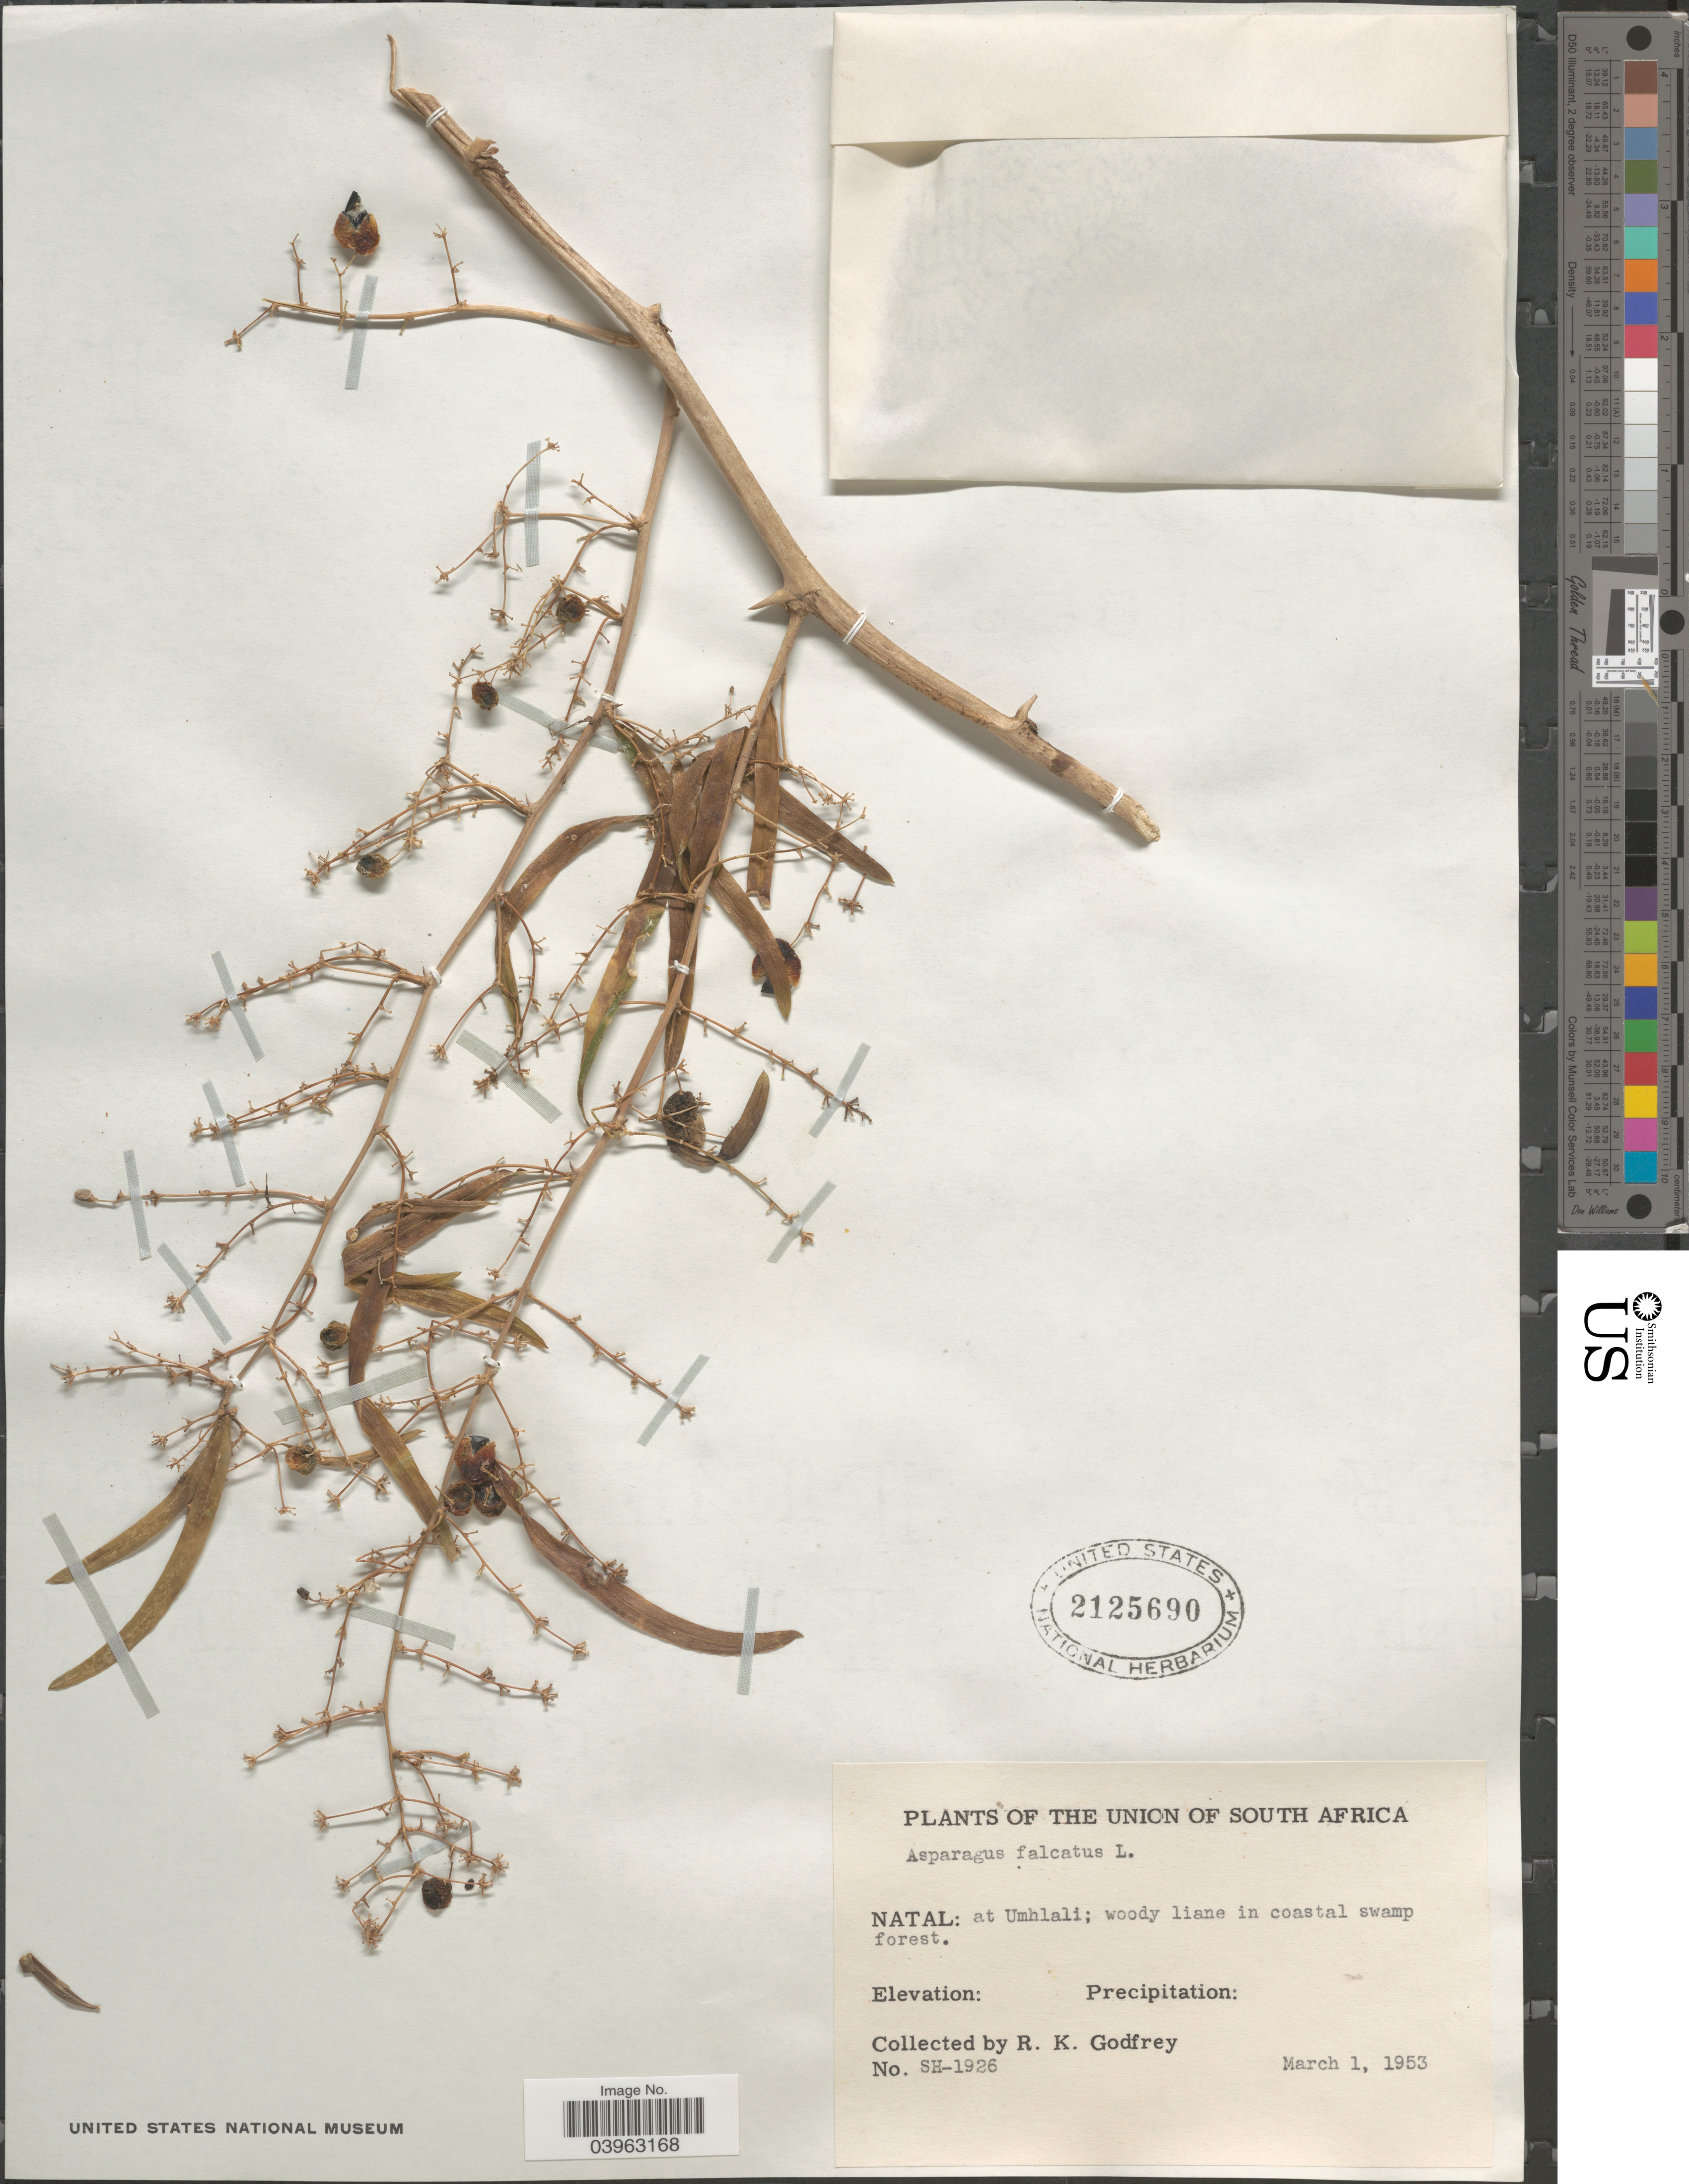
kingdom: Plantae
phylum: Tracheophyta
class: Liliopsida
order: Asparagales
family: Asparagaceae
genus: Asparagus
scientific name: Asparagus falcatus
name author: L.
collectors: R. K. Godfrey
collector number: SH-1926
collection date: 1953-03-01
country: South Africa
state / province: KwaZulu-Natal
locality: The Union of South Africa. Natal: at Umhlali.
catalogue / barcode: US 2125690